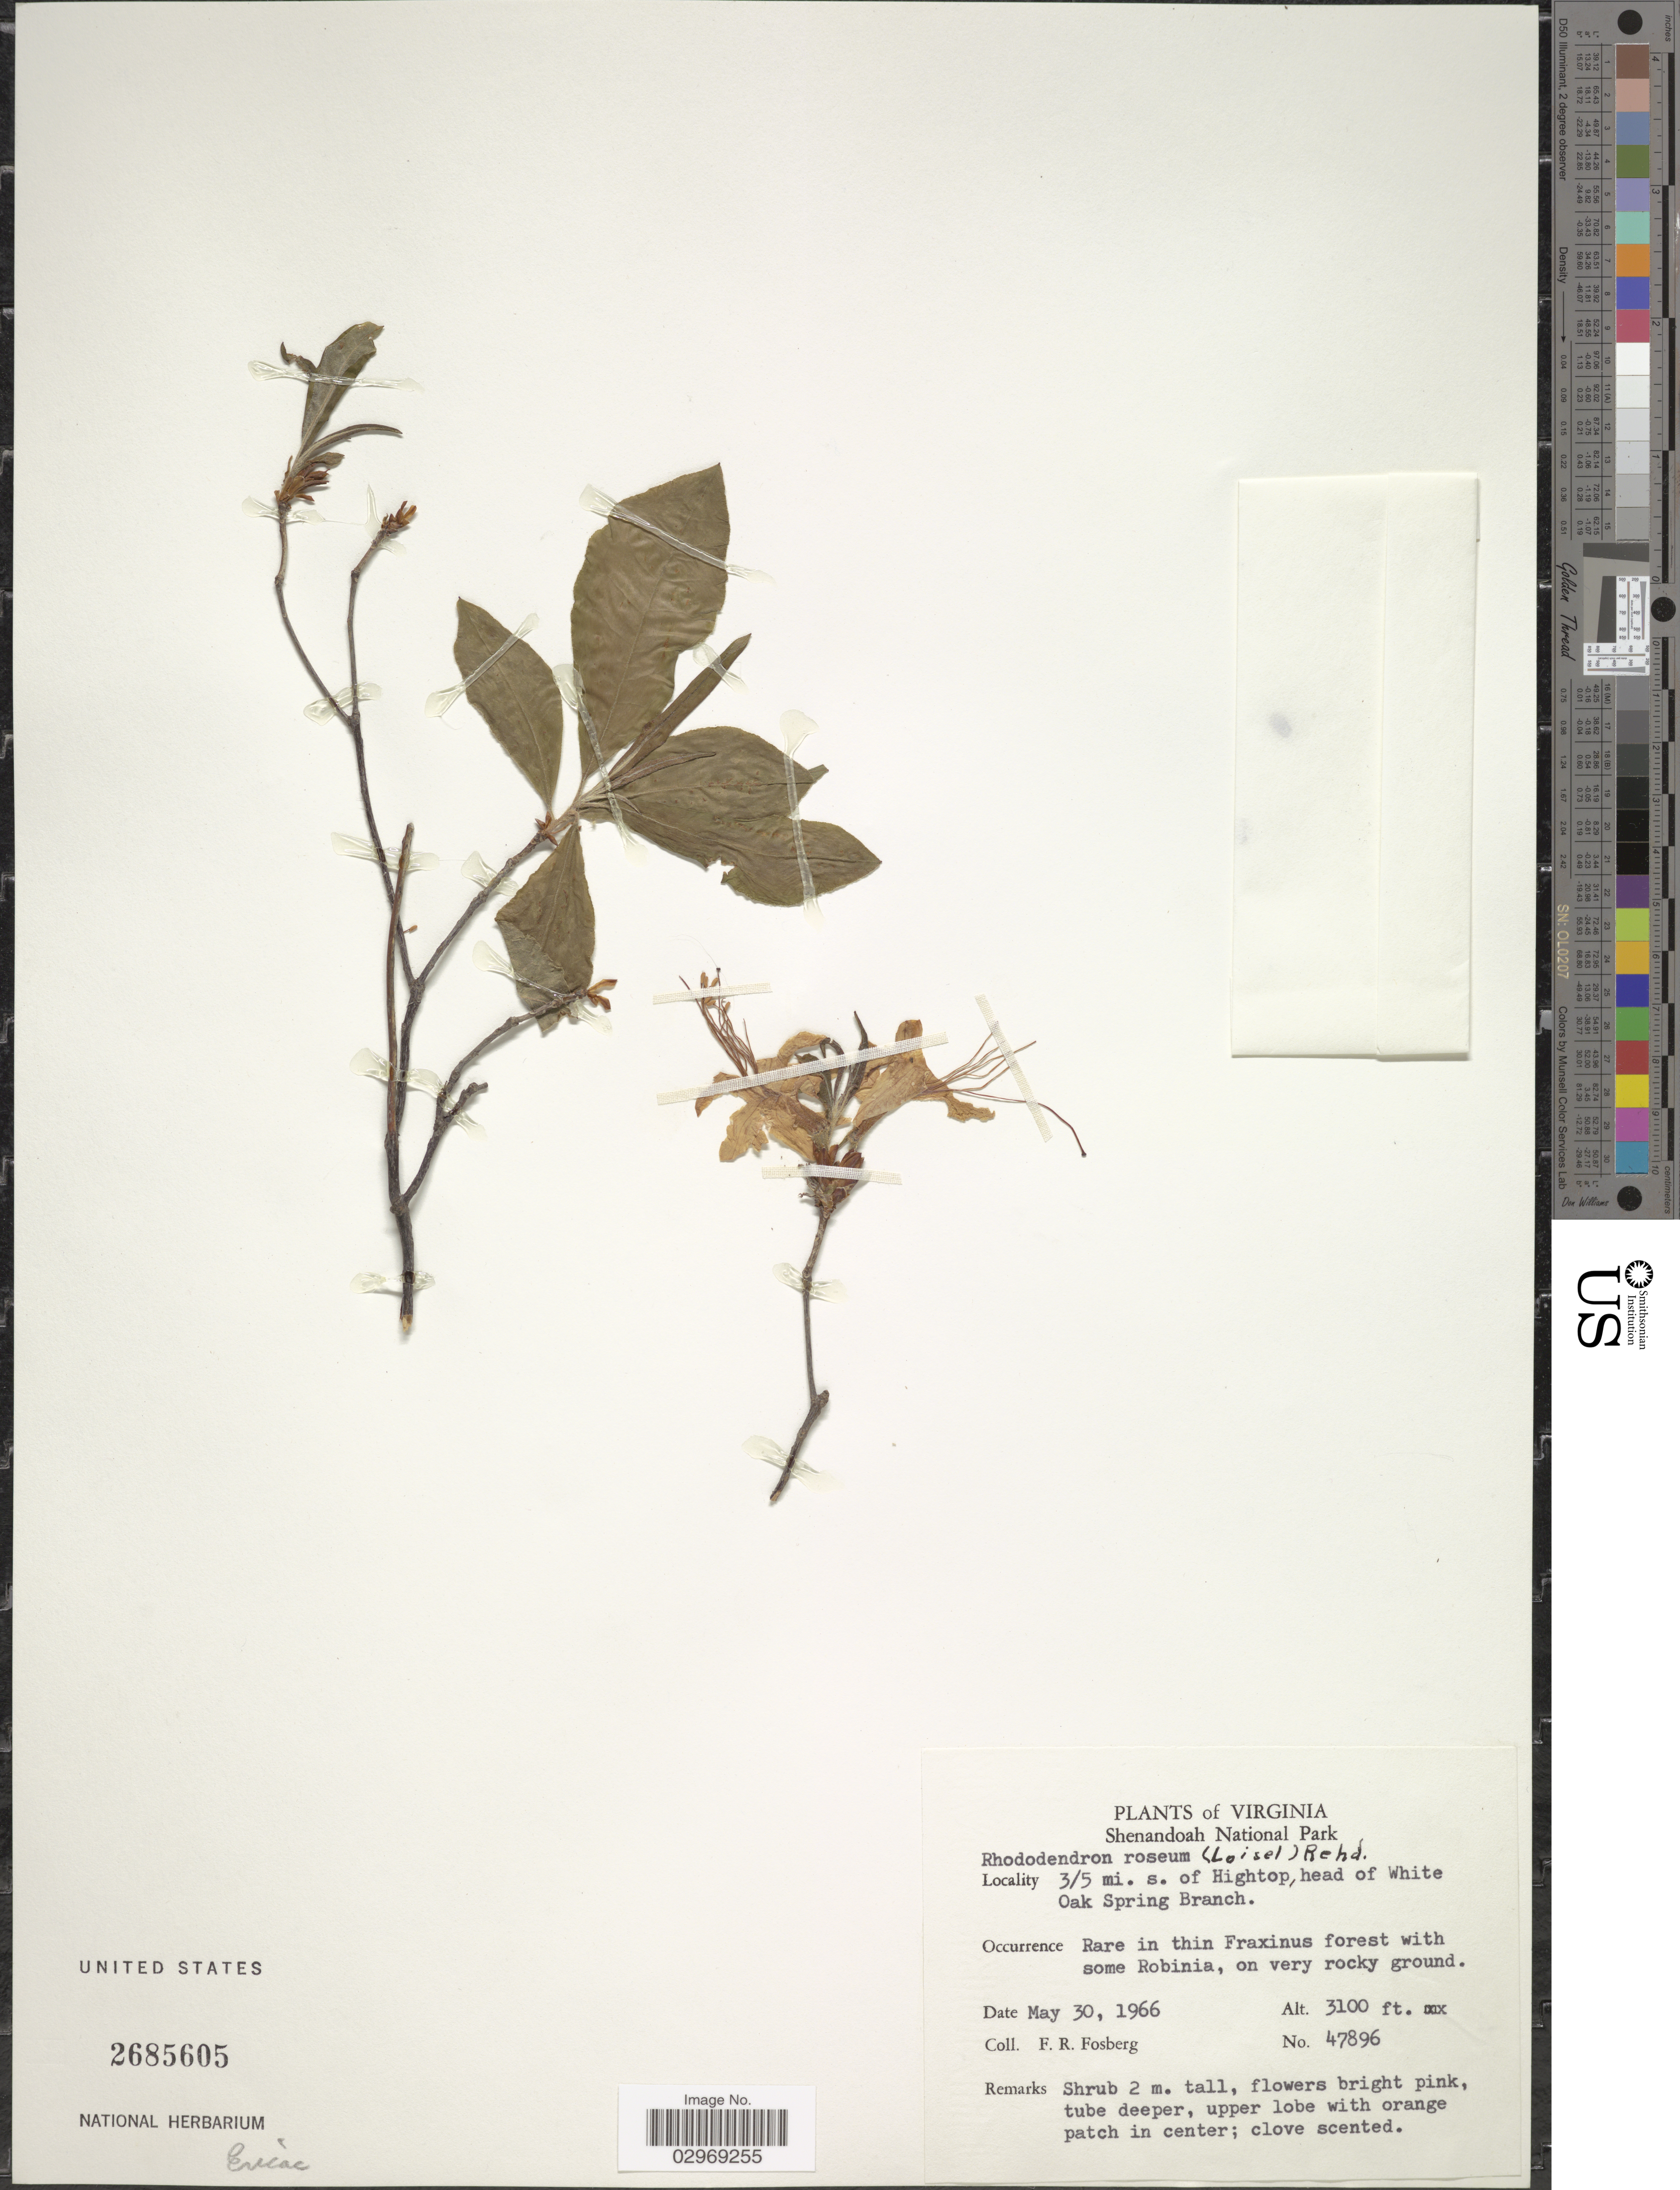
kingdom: Plantae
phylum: Tracheophyta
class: Magnoliopsida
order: Ericales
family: Ericaceae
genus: Rhododendron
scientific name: Rhododendron roseum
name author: (Loisel.) Rehder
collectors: F. R. Fosberg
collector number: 47896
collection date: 1966-05-30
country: United States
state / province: Virginia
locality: Shenandoah National Park, 3/5 mi. s. of Hightop, head of White Oak Spring Branch.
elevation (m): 945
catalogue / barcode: US 2685605